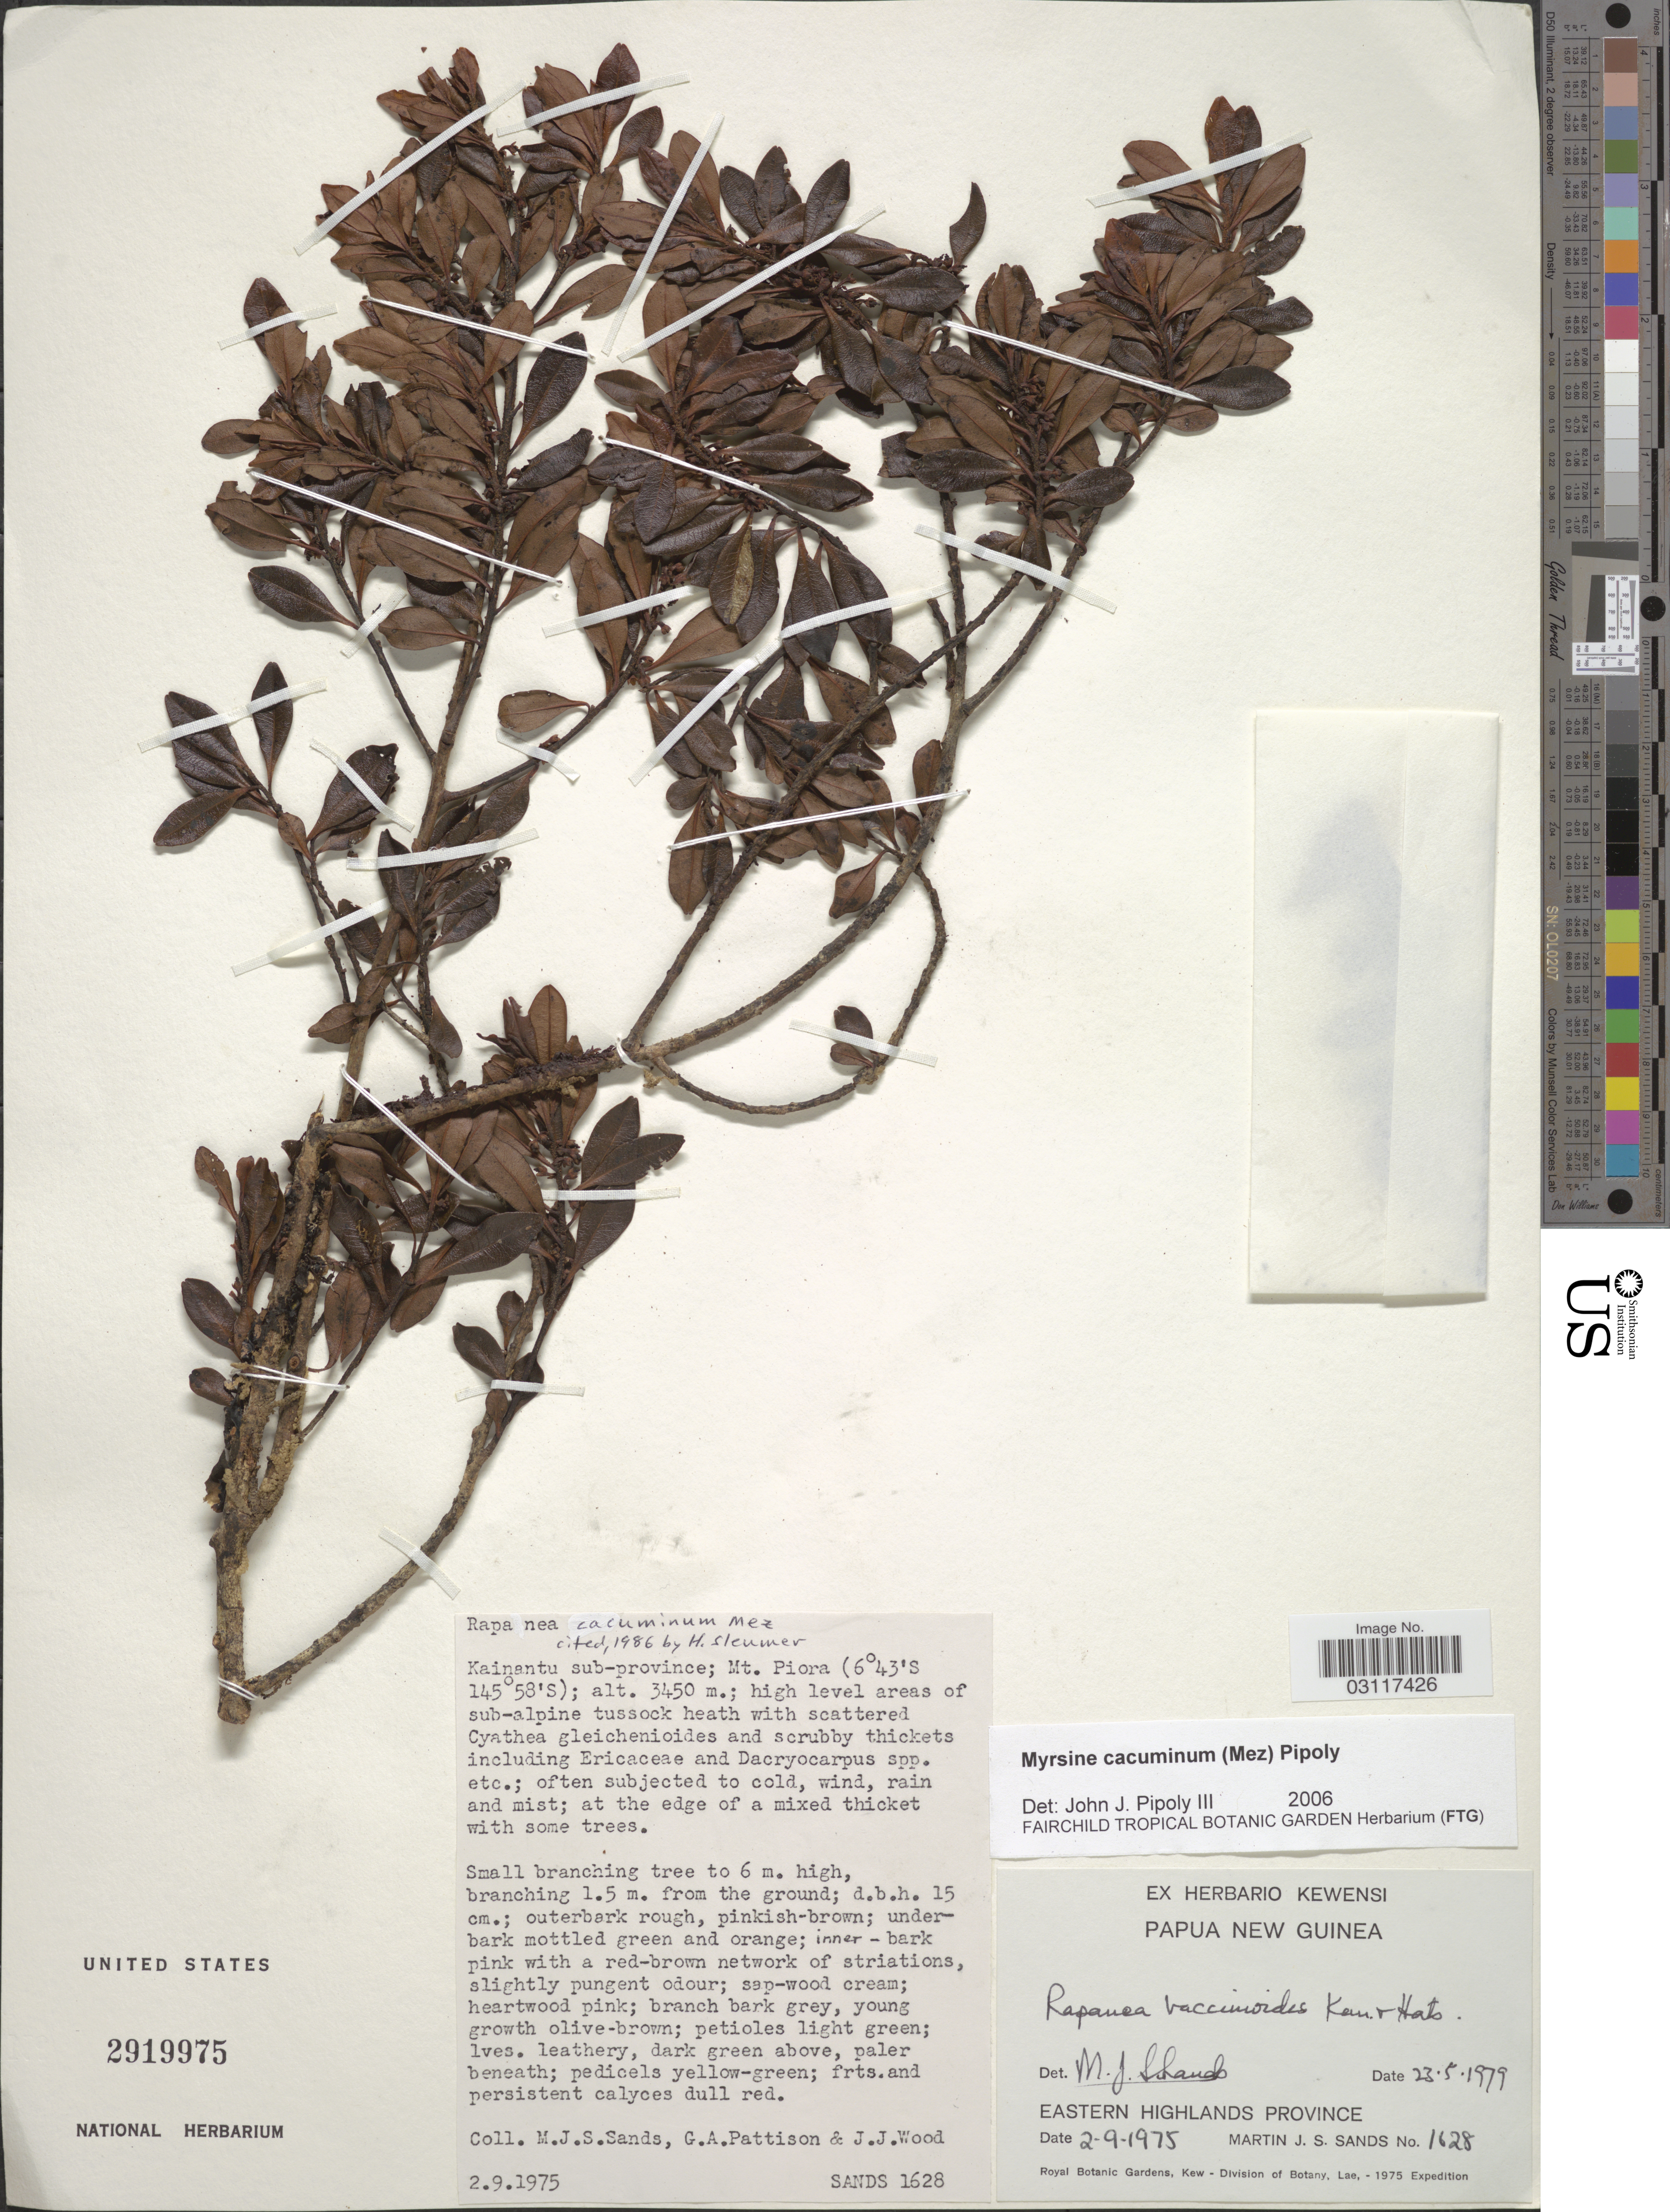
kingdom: Plantae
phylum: Tracheophyta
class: Magnoliopsida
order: Ericales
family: Primulaceae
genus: Myrsine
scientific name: Myrsine cacuminum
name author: (Mez) Pipoly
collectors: M. Sands, G. Pattison & J. Wood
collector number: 1628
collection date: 1975-09-02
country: Papua New Guinea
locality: Eastern Highlands Province, Kainantu sub-province; Mt. Piora.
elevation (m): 3450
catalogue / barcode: US 2919975